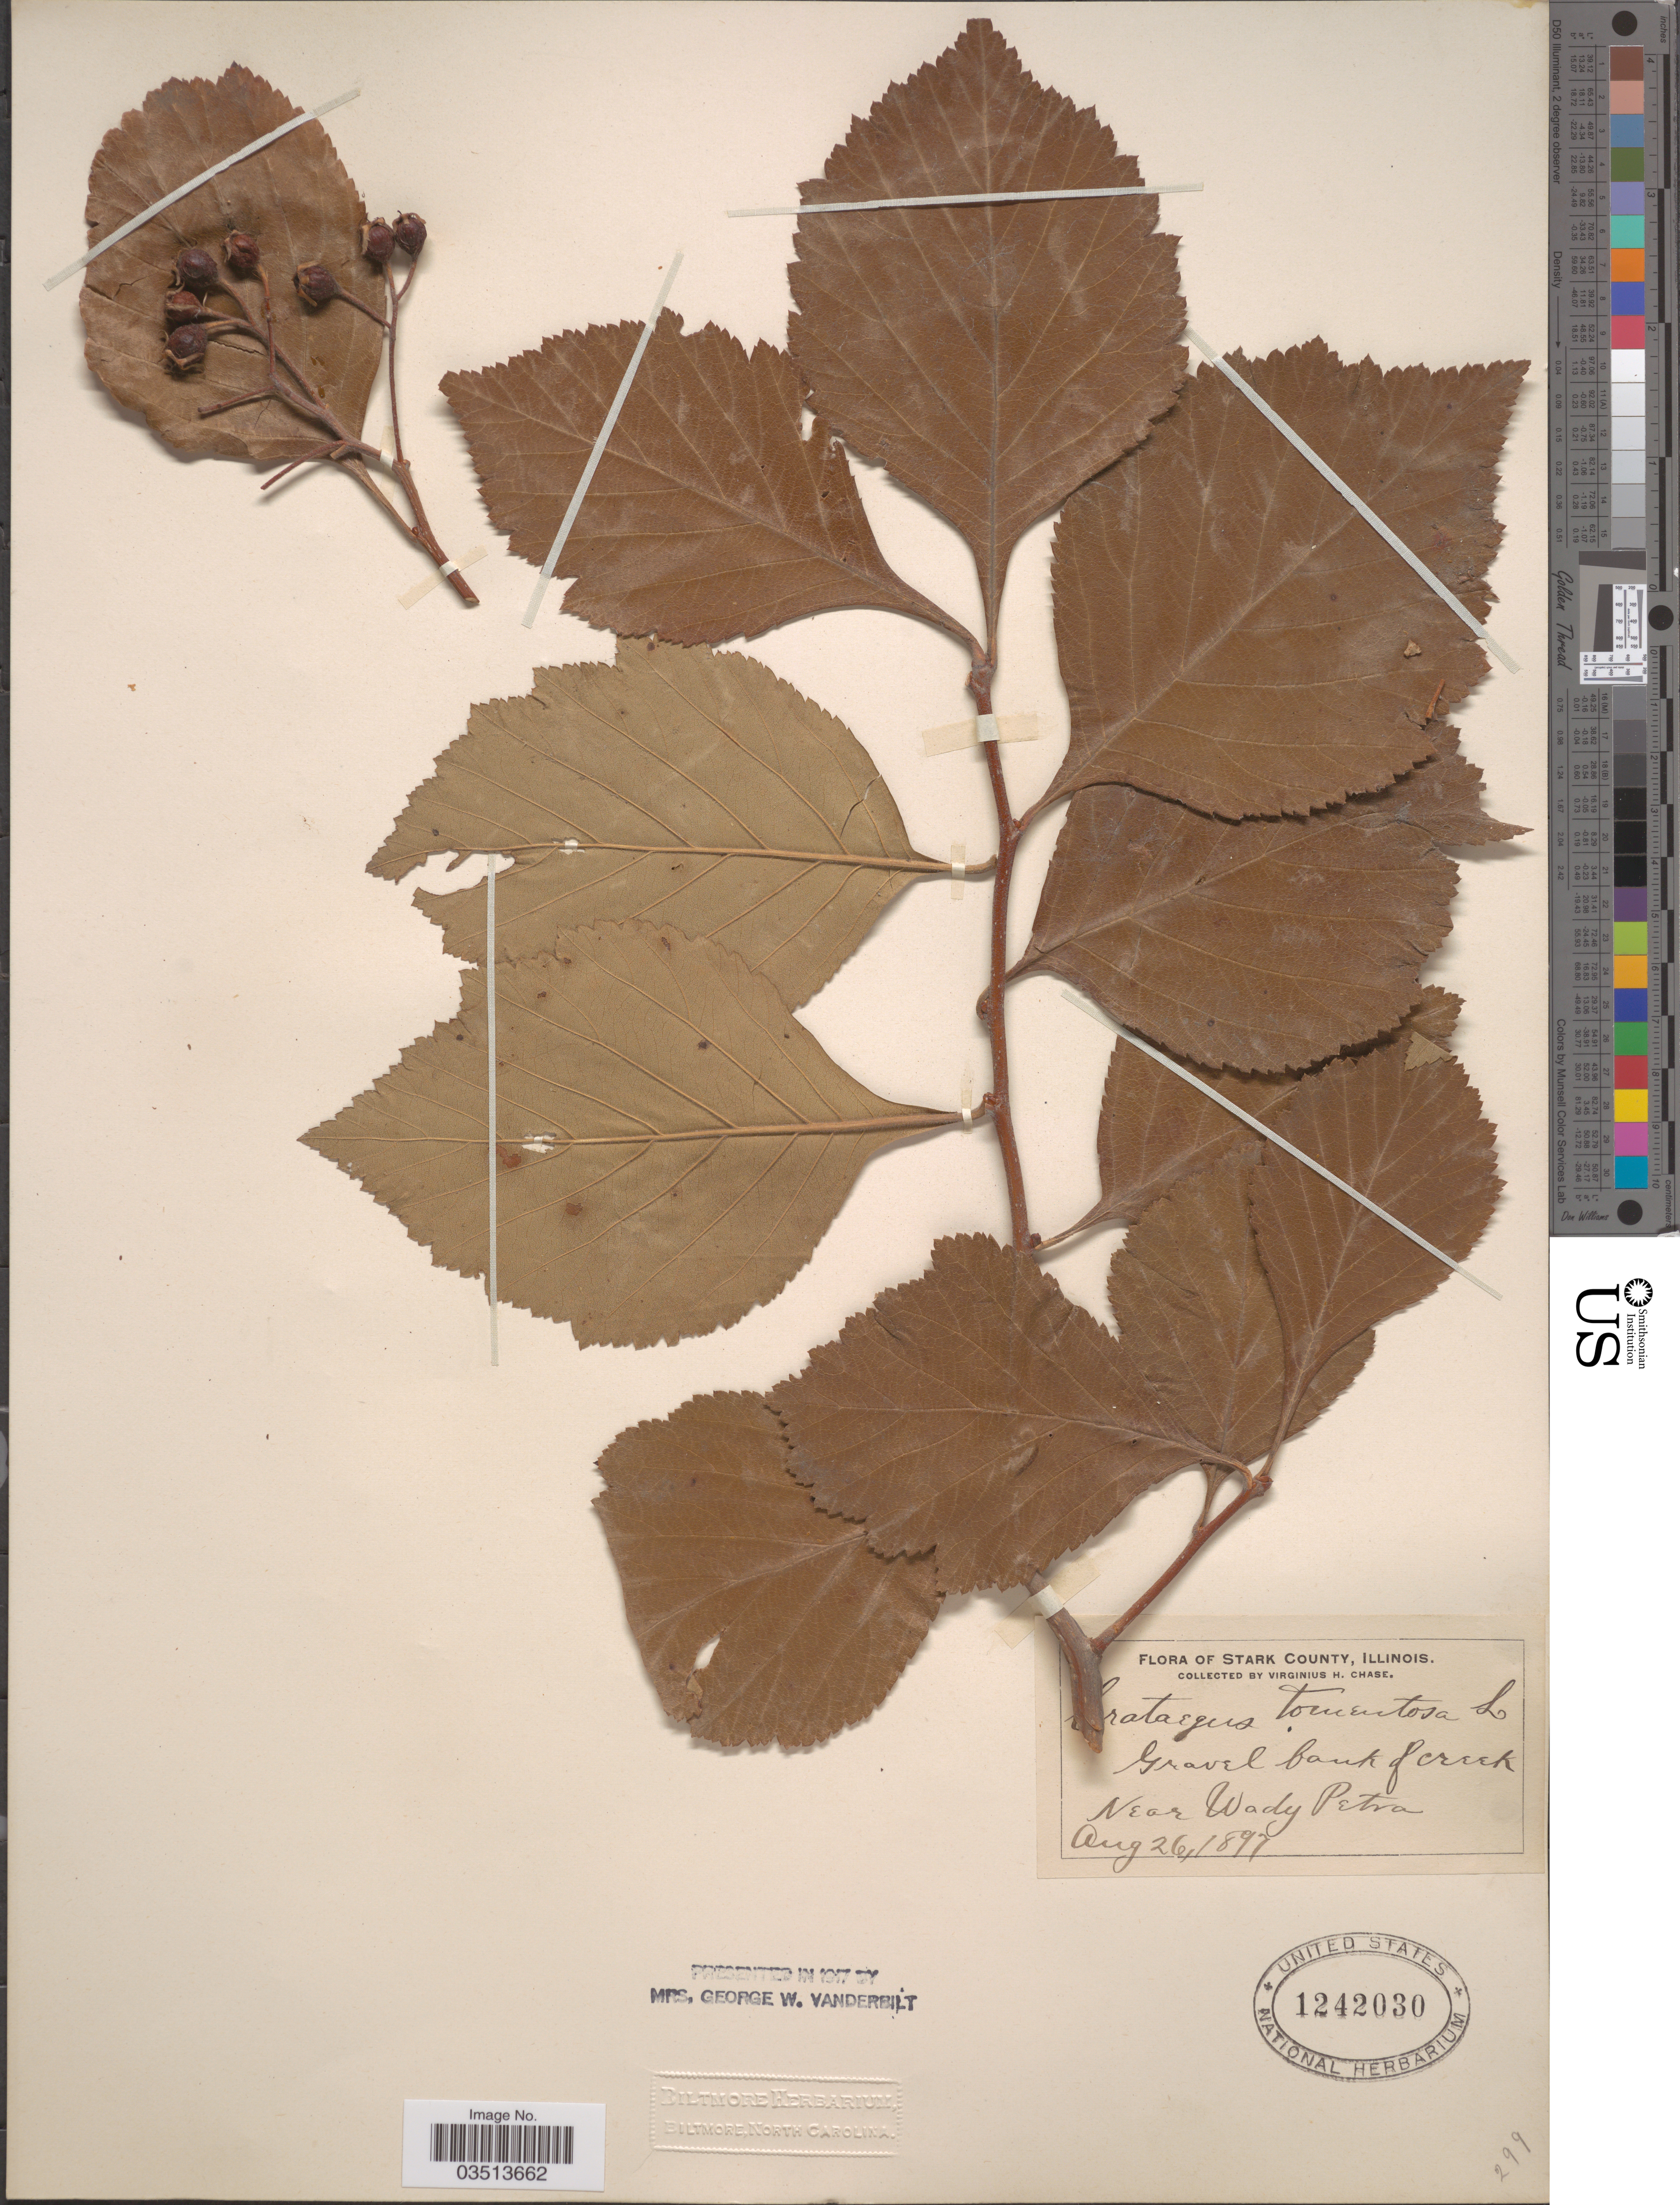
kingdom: Plantae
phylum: Tracheophyta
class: Magnoliopsida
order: Rosales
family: Rosaceae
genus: Crataegus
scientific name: Crataegus calpodendron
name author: (Ehrh.) Medik.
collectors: V. H. Chase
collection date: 1897-08-26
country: United States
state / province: Illinois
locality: Stark County. Near Wady Petra.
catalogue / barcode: US 1242030